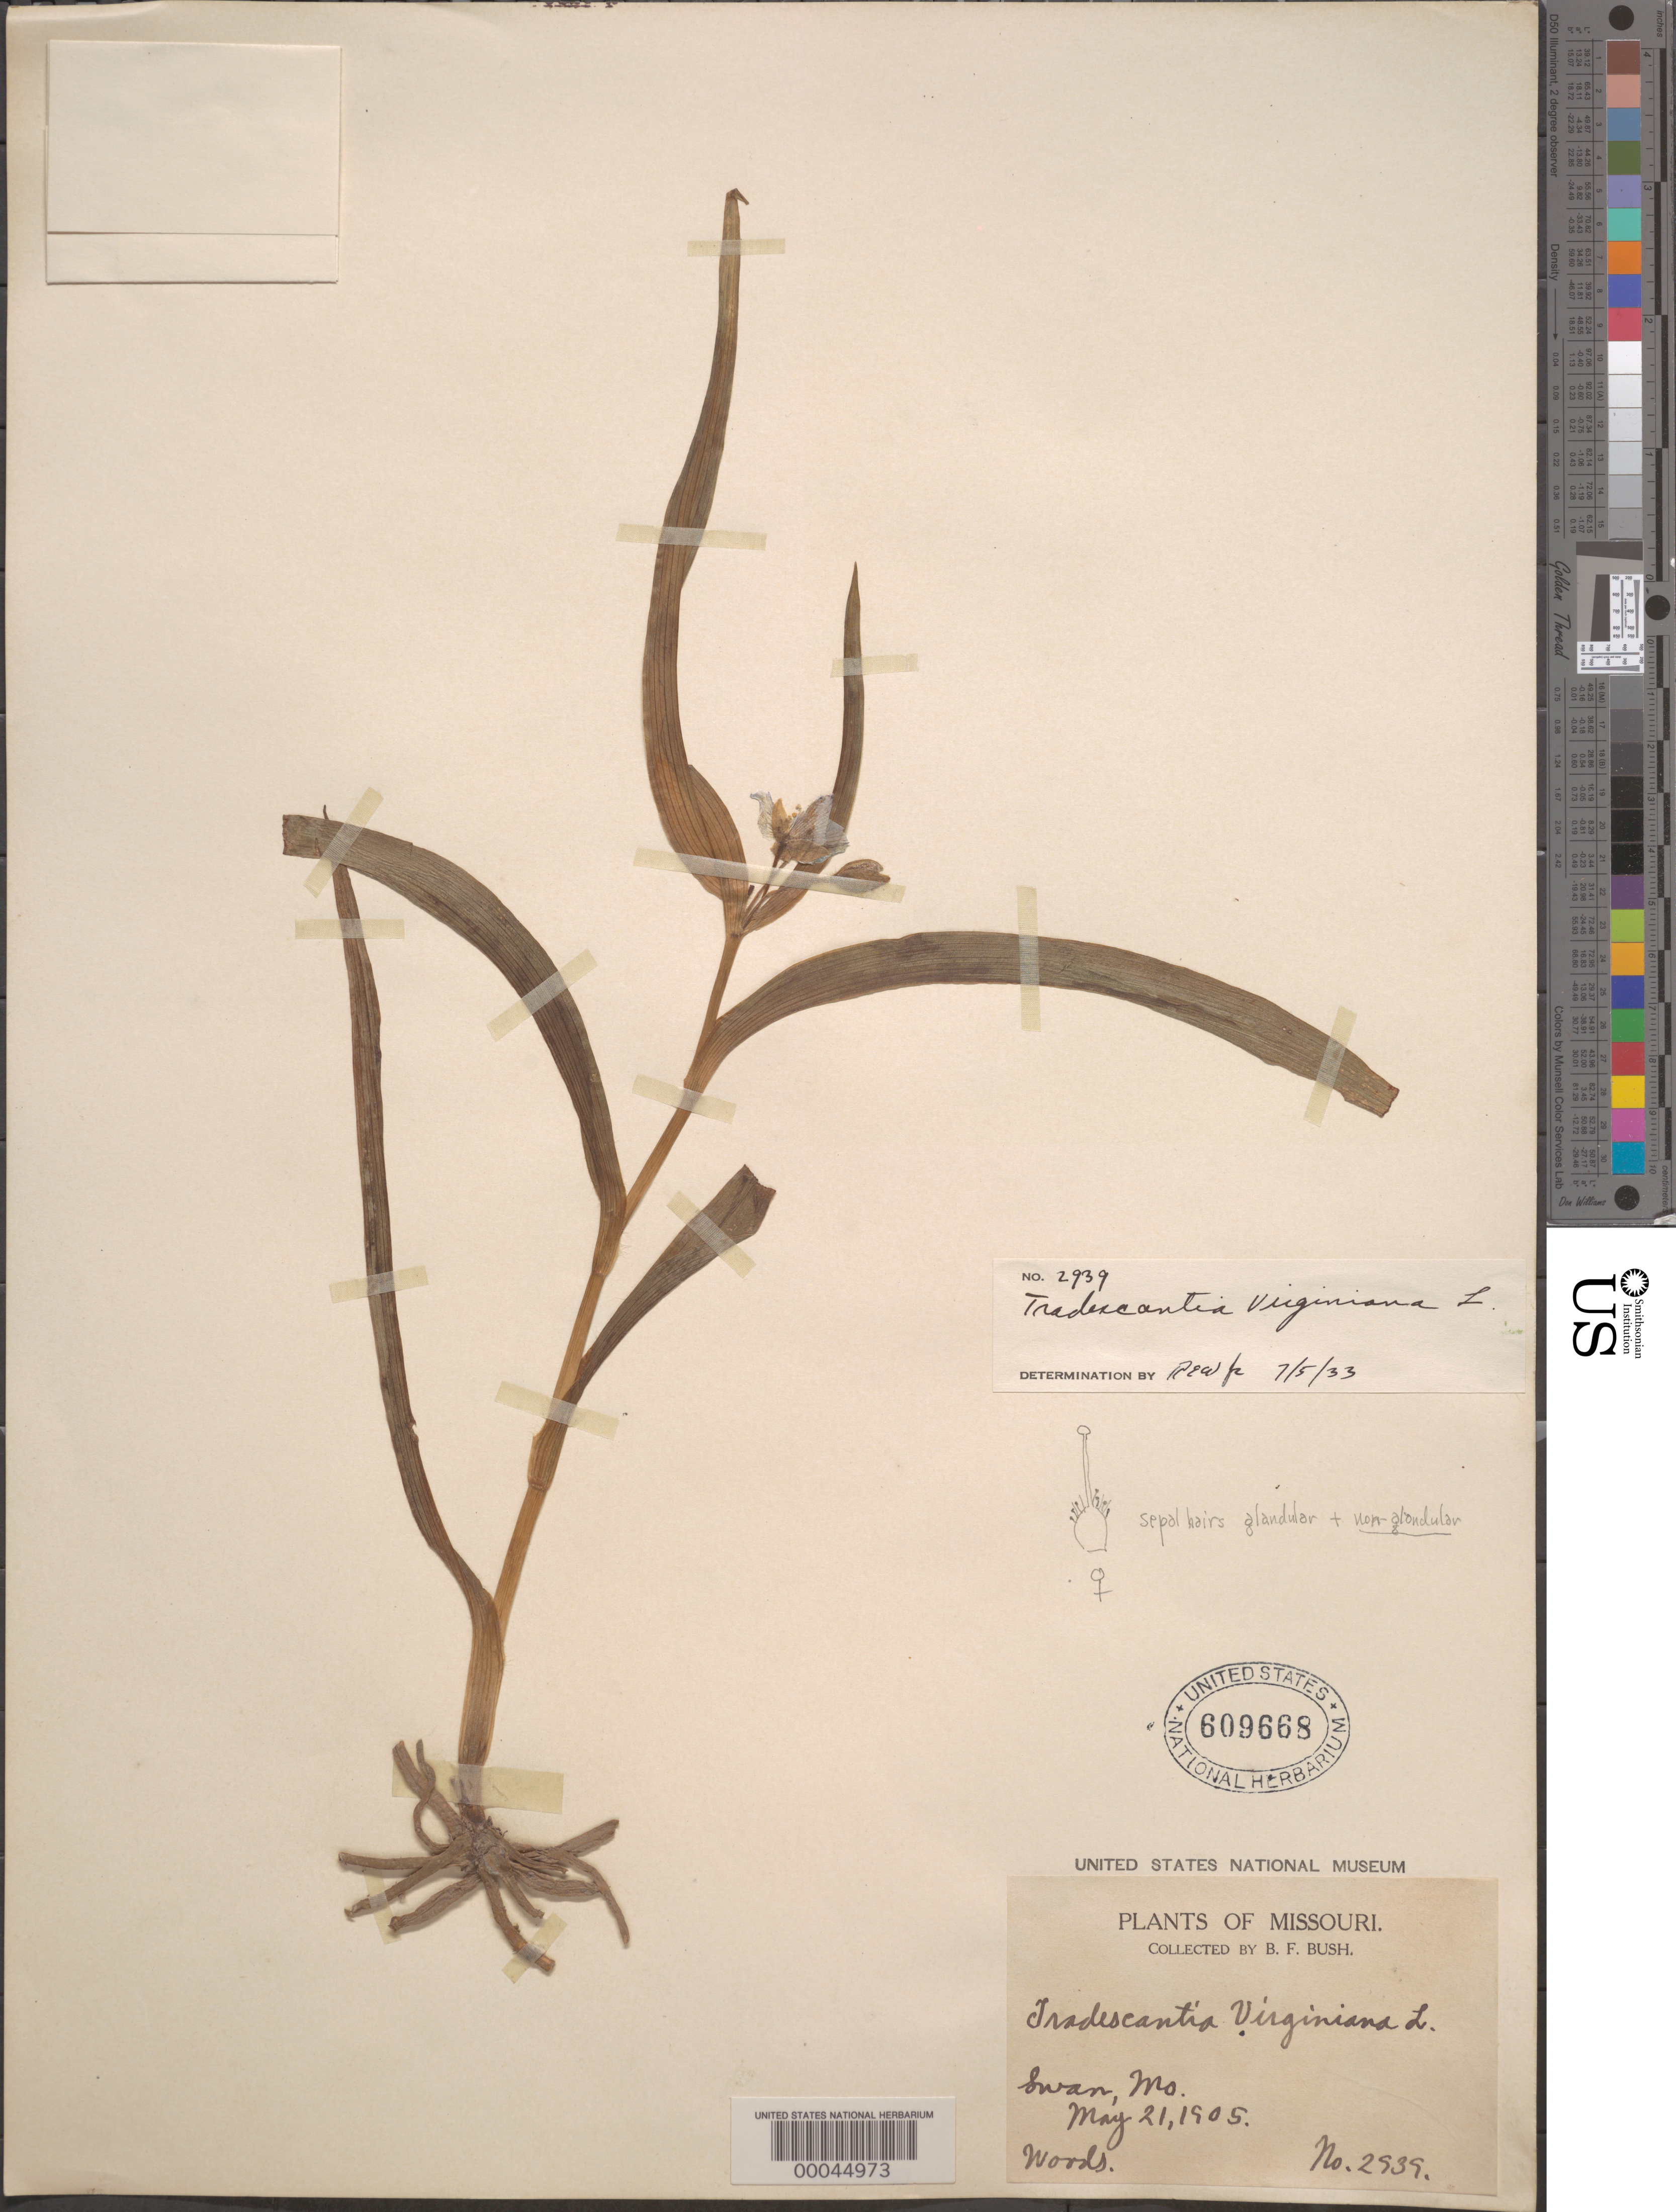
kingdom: Plantae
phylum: Tracheophyta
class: Liliopsida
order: Commelinales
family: Commelinaceae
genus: Tradescantia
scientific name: Tradescantia virginiana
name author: L.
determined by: Woodson, R. E., Jr.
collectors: B. F. Bush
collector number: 2939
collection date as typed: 21 May 1905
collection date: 1905-05-21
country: United States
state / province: Missouri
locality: Swan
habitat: Woods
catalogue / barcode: US 609668